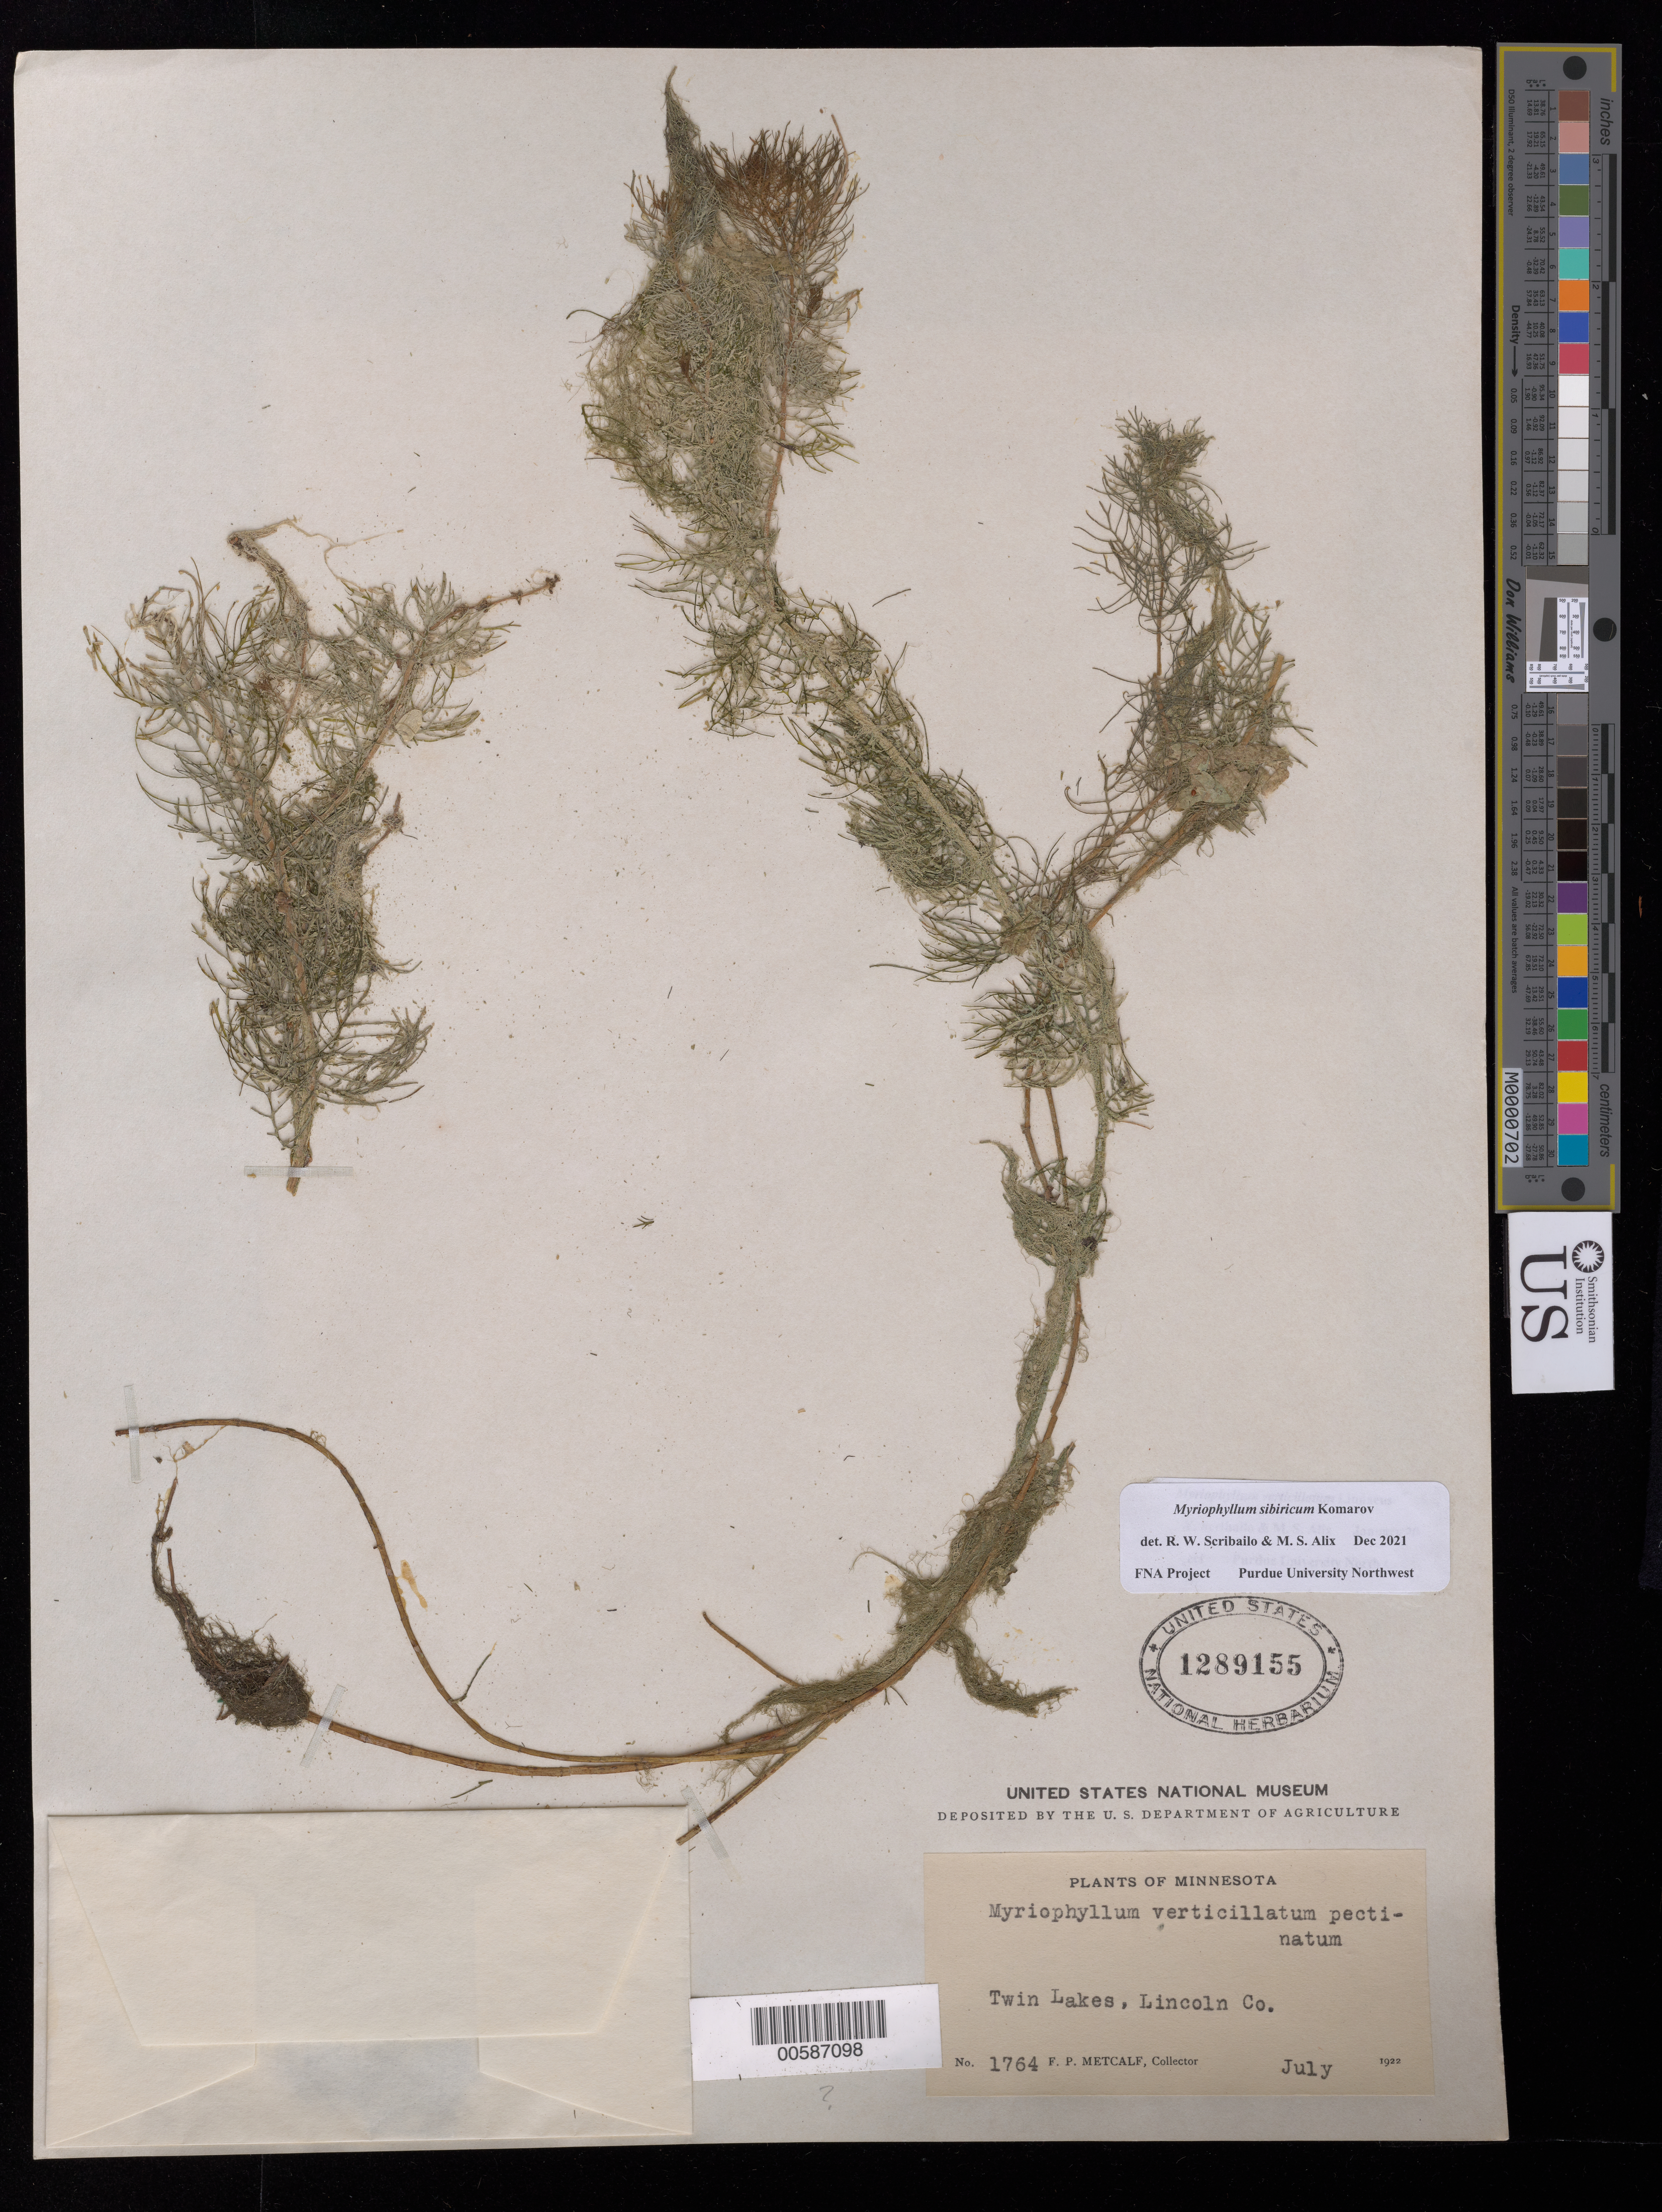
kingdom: Plantae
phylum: Tracheophyta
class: Magnoliopsida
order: Saxifragales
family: Haloragaceae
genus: Myriophyllum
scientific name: Myriophyllum sibiricum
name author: Kom.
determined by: Scribailo, R. W.; Alix, M. S.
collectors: F. P. Metcalf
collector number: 1764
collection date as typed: Jul 1922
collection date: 1922-07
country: United States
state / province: Minnesota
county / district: Lincoln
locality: Twin Lakes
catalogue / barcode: US 1289155